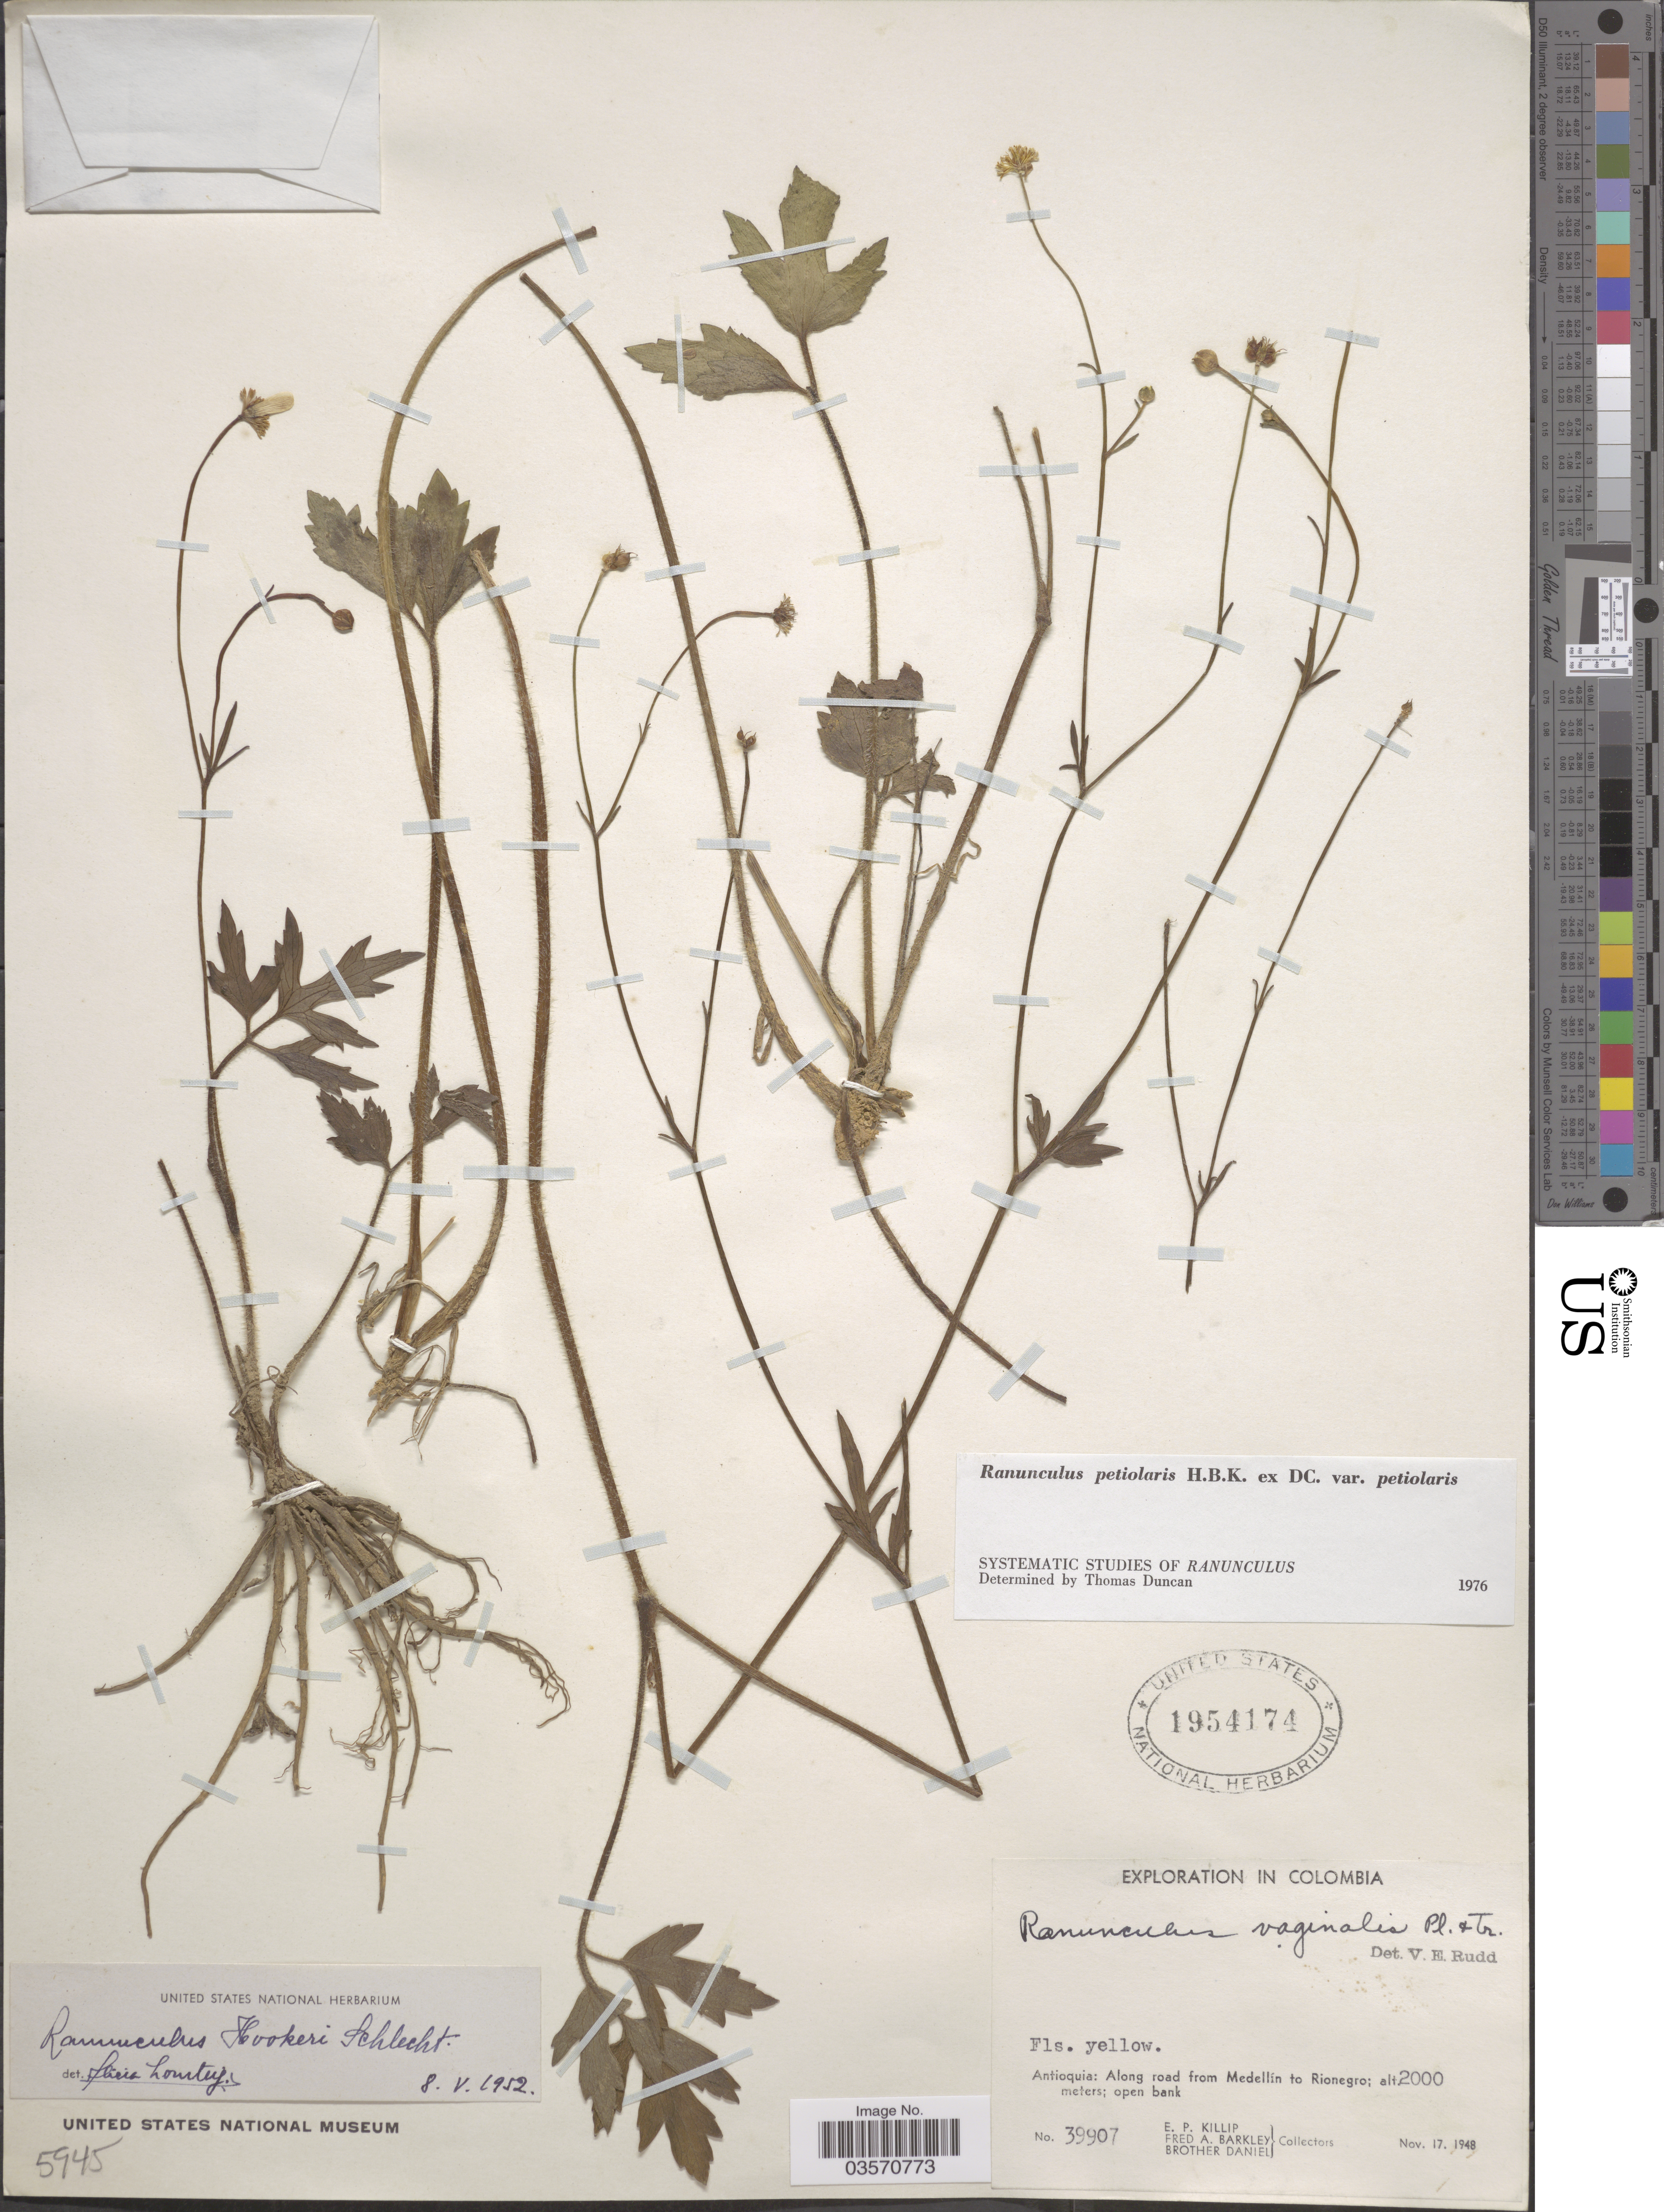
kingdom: Plantae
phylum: Tracheophyta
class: Magnoliopsida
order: Ranunculales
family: Ranunculaceae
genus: Ranunculus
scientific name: Ranunculus petiolaris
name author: Kunth ex DC.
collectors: E. P. Killip, F. A. Barkley & Bro. Daniel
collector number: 39907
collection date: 1948-11-17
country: Colombia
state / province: Antioquia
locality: Along road from Medellín to Rionegro.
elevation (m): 2000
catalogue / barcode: US 1954174